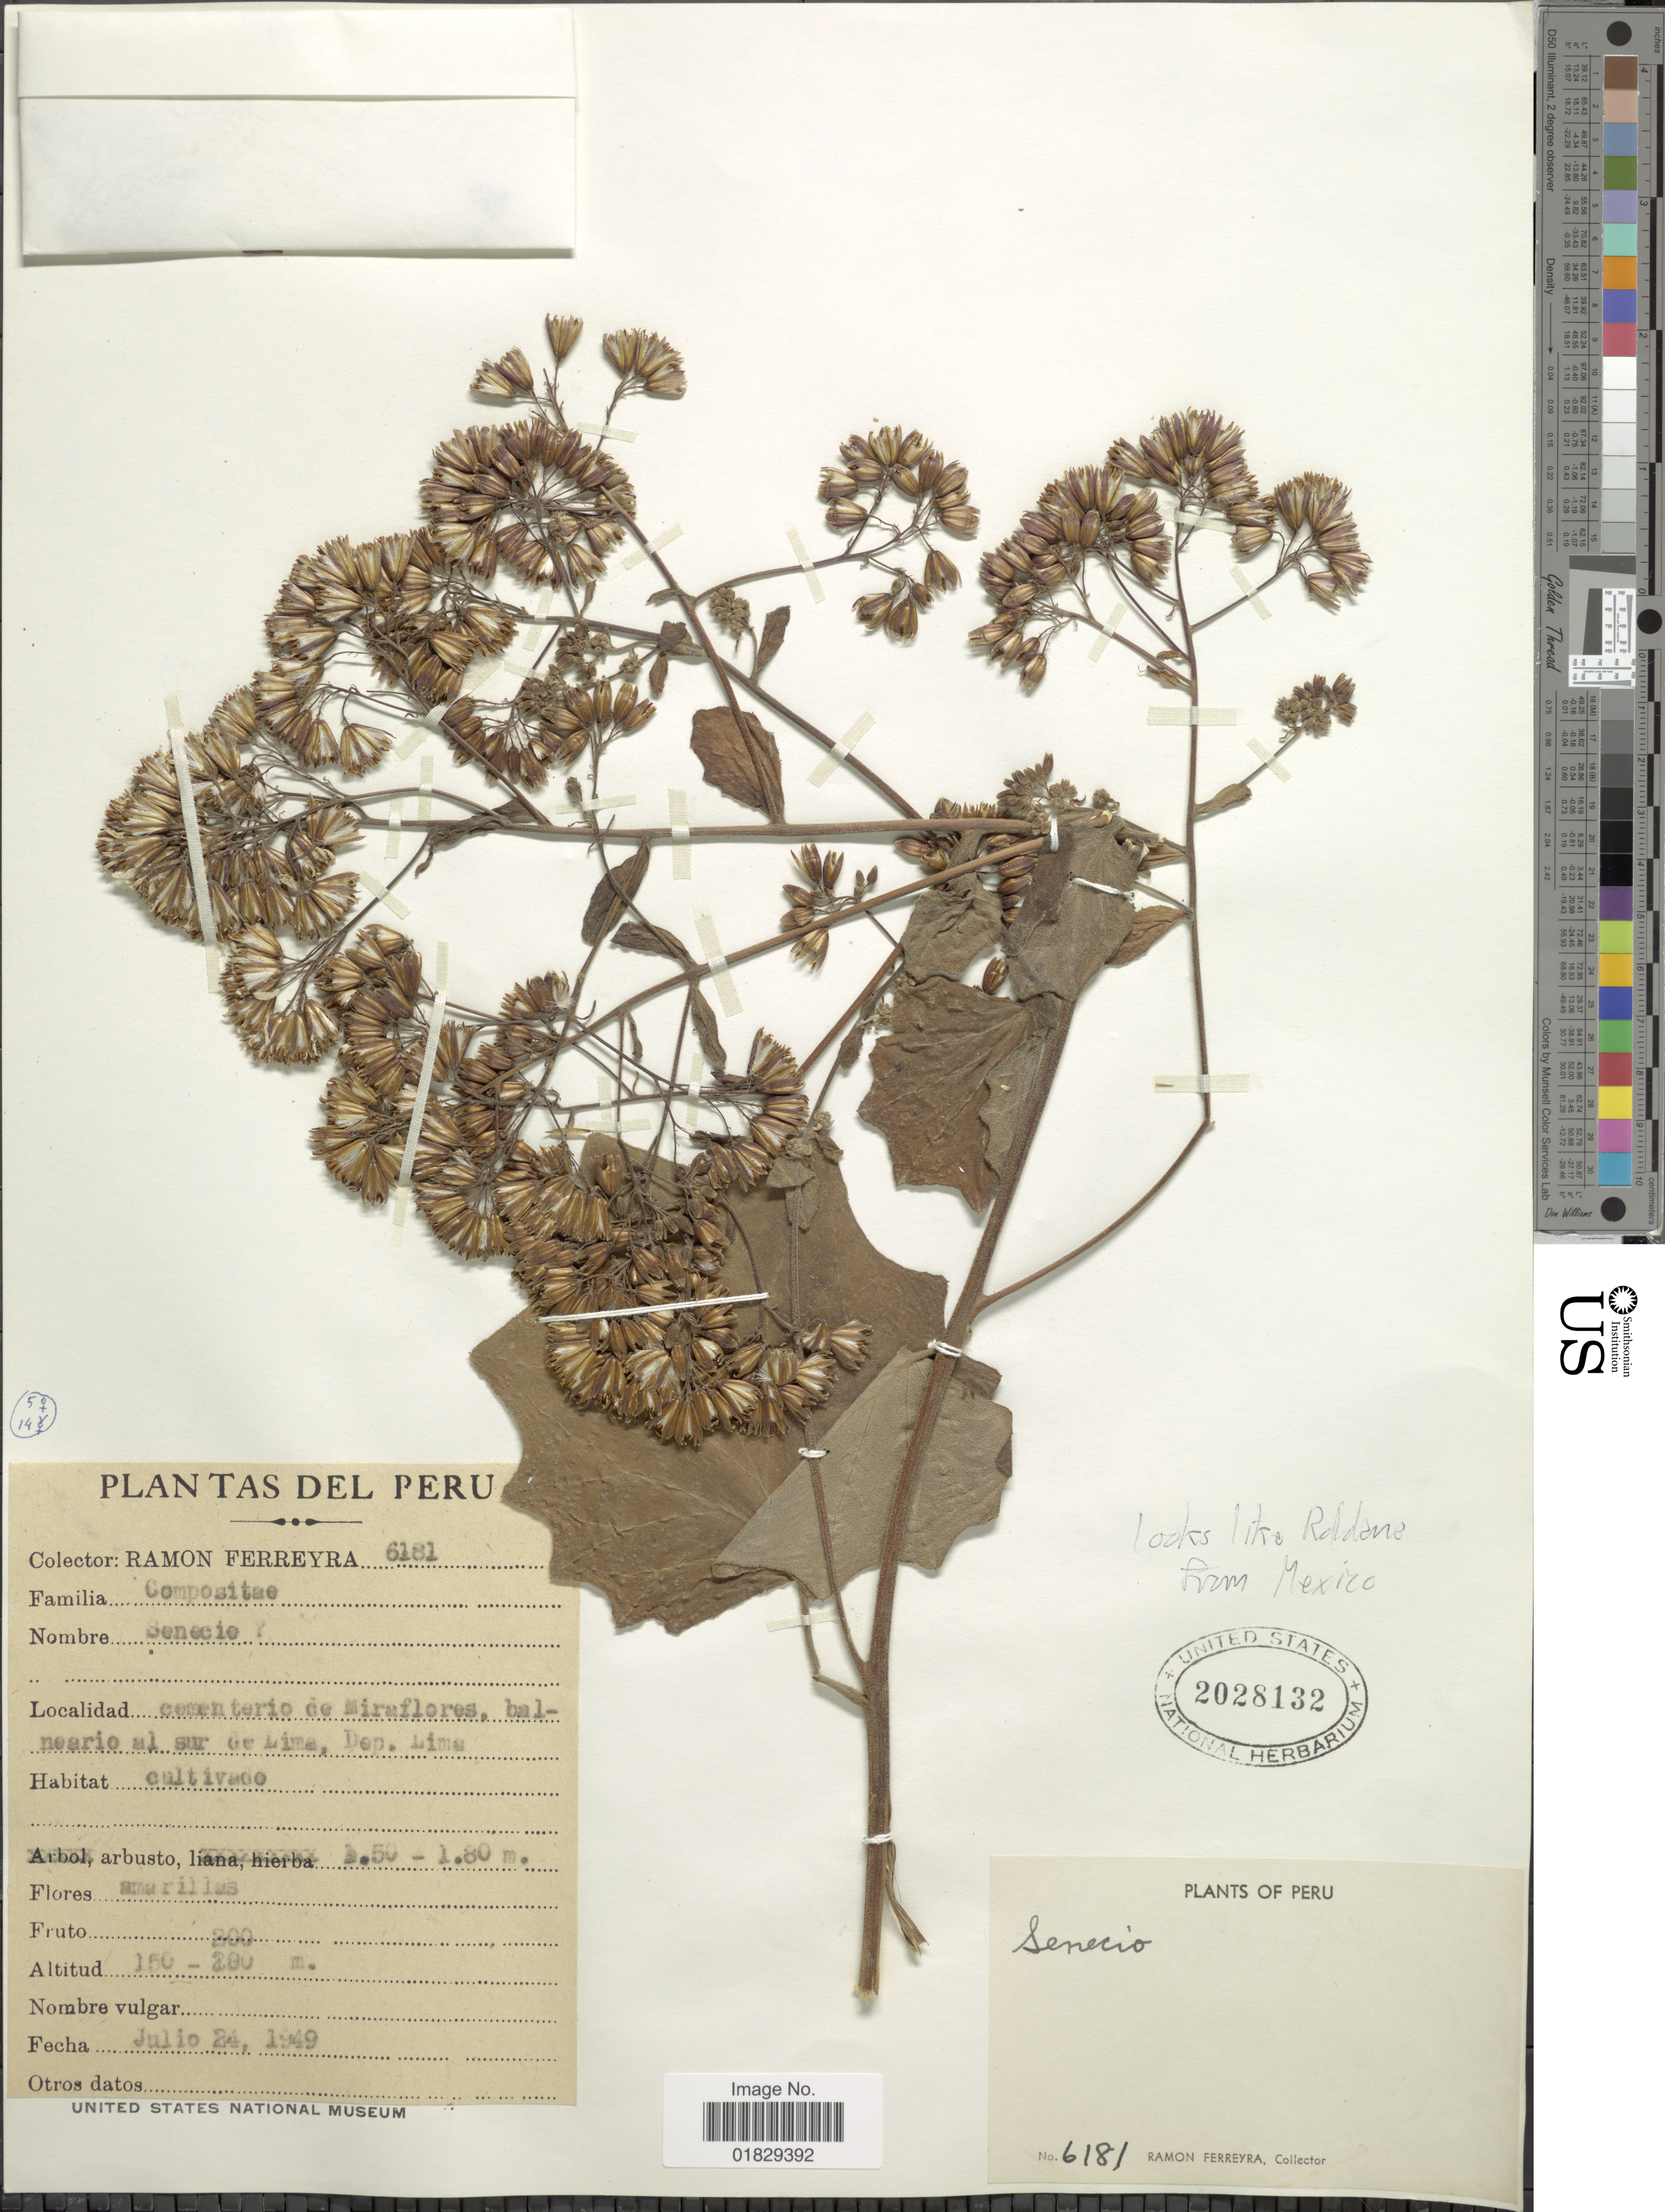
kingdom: Plantae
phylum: Tracheophyta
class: Magnoliopsida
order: Asterales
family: Asteraceae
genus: Roldana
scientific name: Roldana sp.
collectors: R. A. Ferreyra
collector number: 6181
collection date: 1949-07-24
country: Peru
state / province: Lima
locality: Cementario de Miraflores, balneario al sur de Lima, Dep. Lima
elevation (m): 150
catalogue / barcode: US 2028132